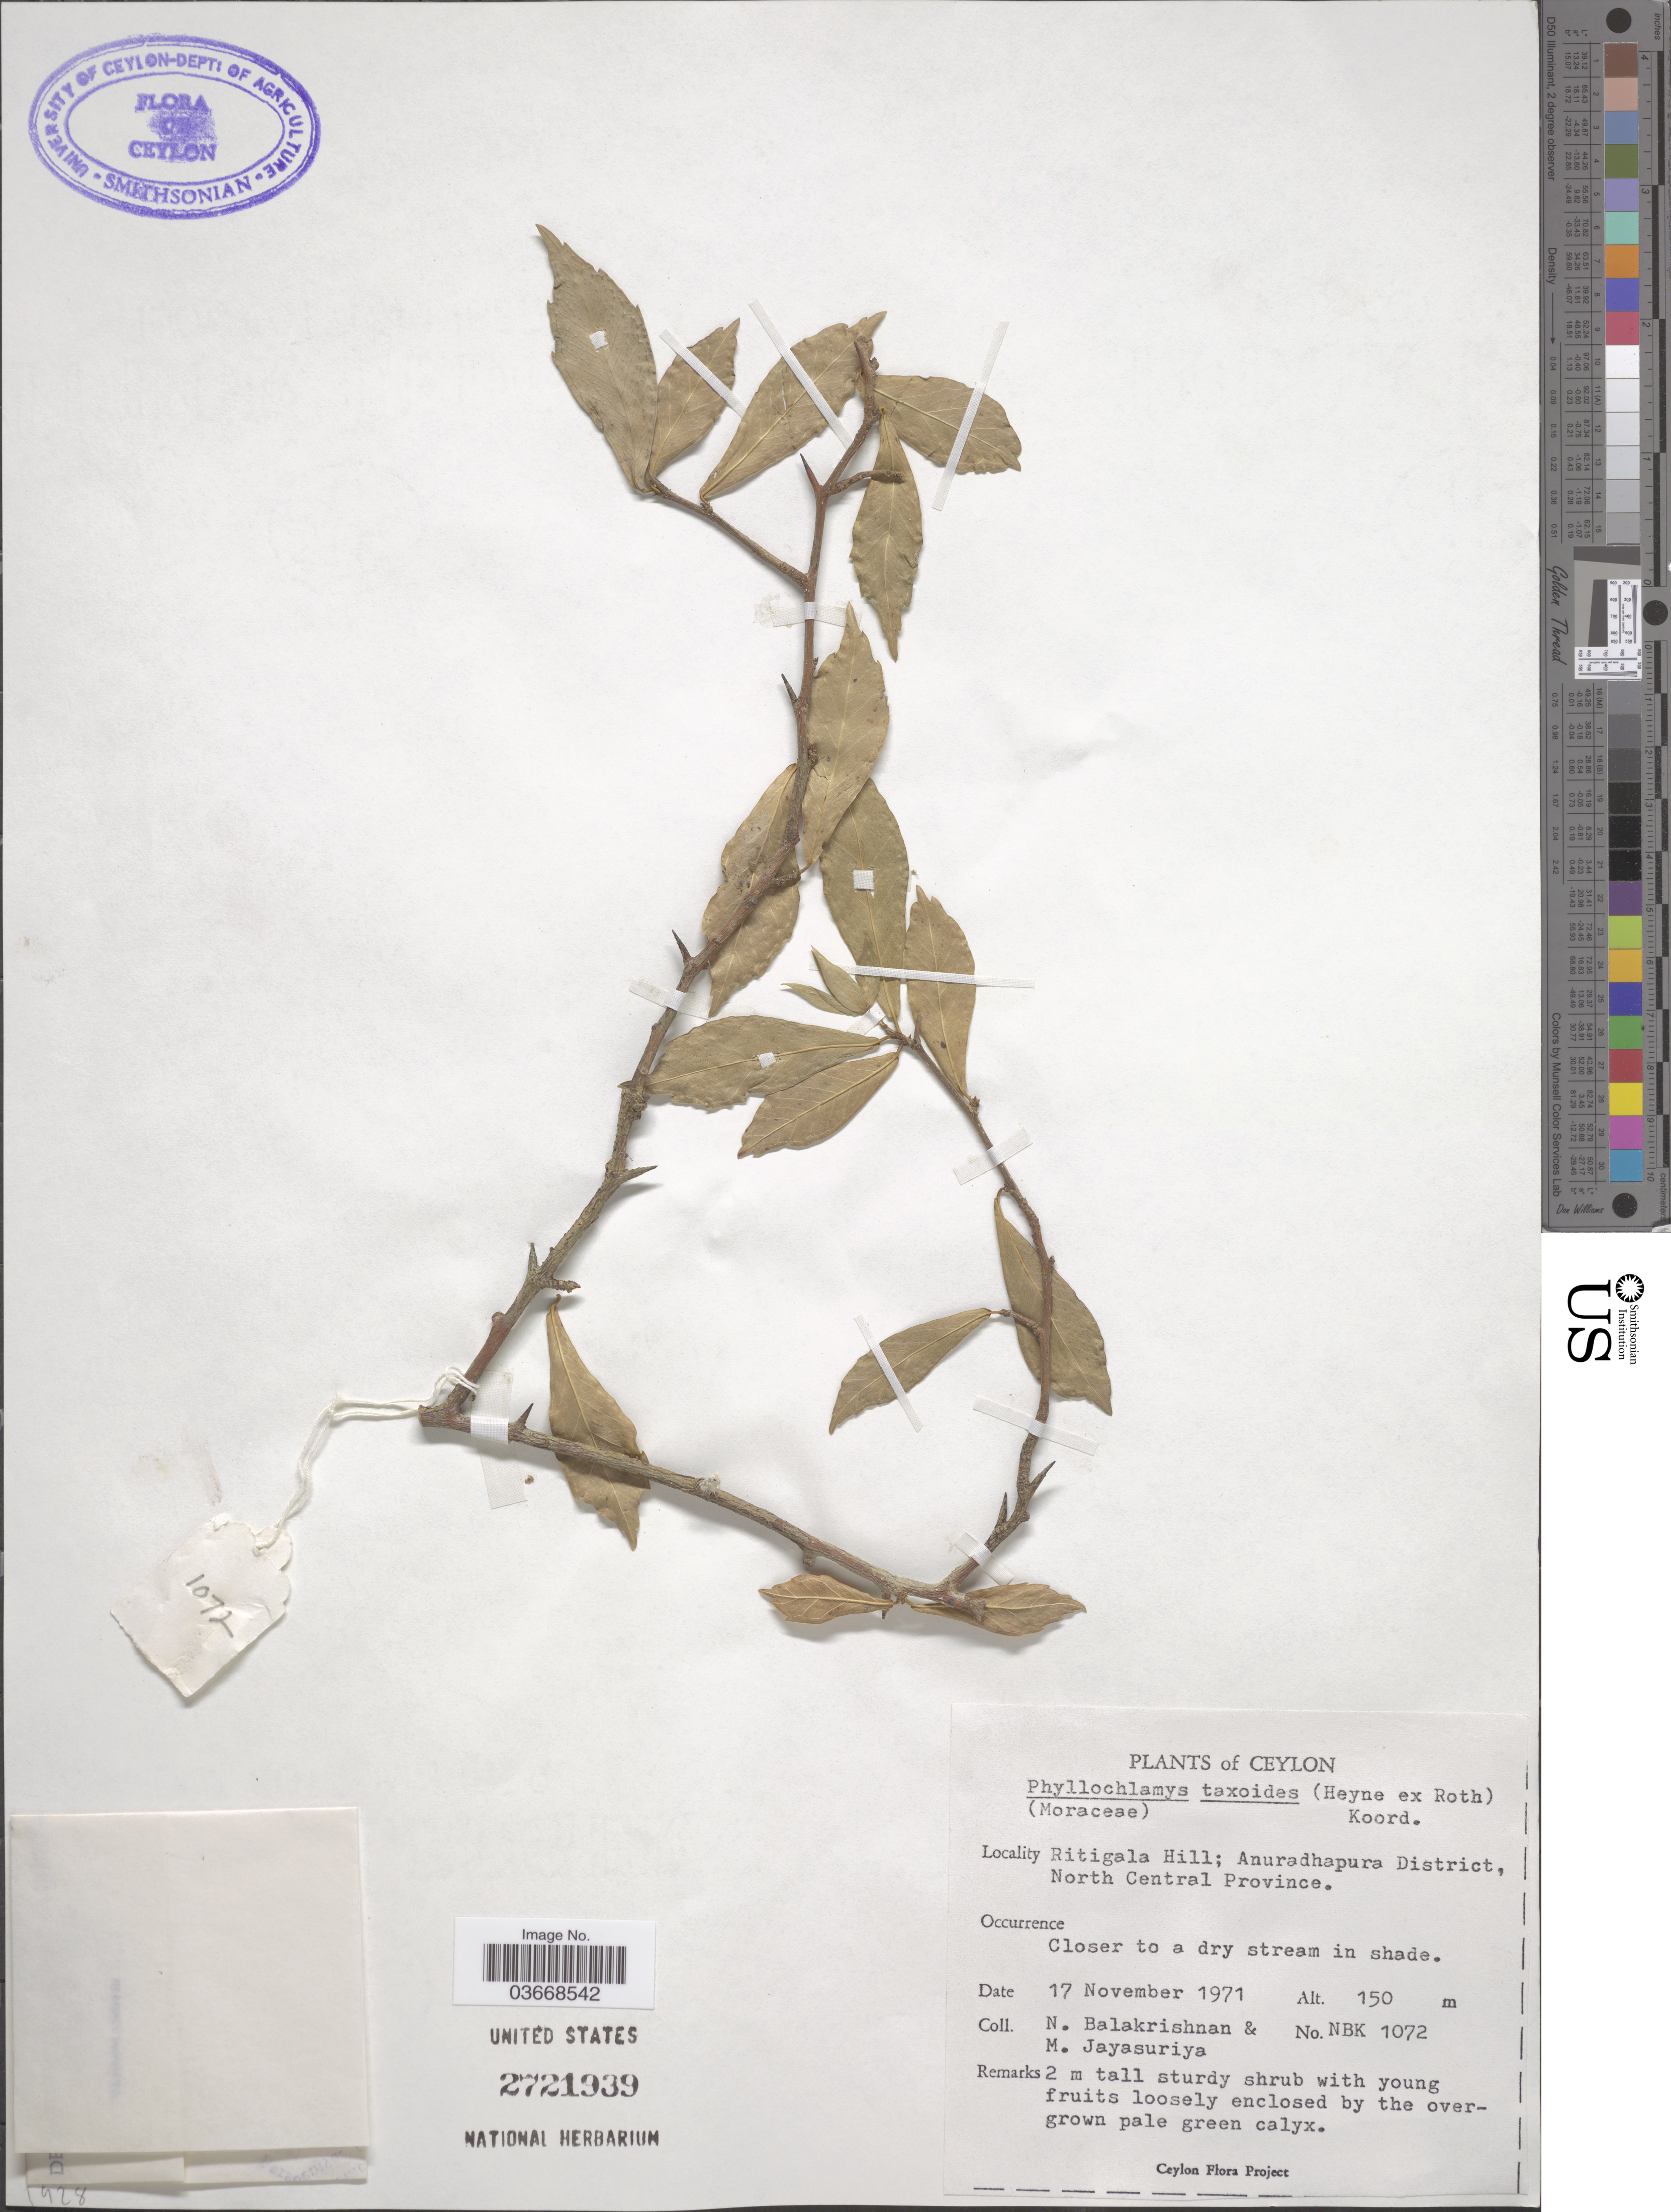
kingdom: Plantae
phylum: Tracheophyta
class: Magnoliopsida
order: Rosales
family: Moraceae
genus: Taxotrophis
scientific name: Taxotrophis taxoides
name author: (B. Heyne ex Roth) Chew ex E. M. Gardner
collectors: N. Balakrishnan & M. Jayasuriya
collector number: NBK1072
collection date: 1971-11-17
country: Sri Lanka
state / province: North Central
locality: Ceylon. Ritigala Hall; Anuradhapura District.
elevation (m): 150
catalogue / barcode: US 2721939